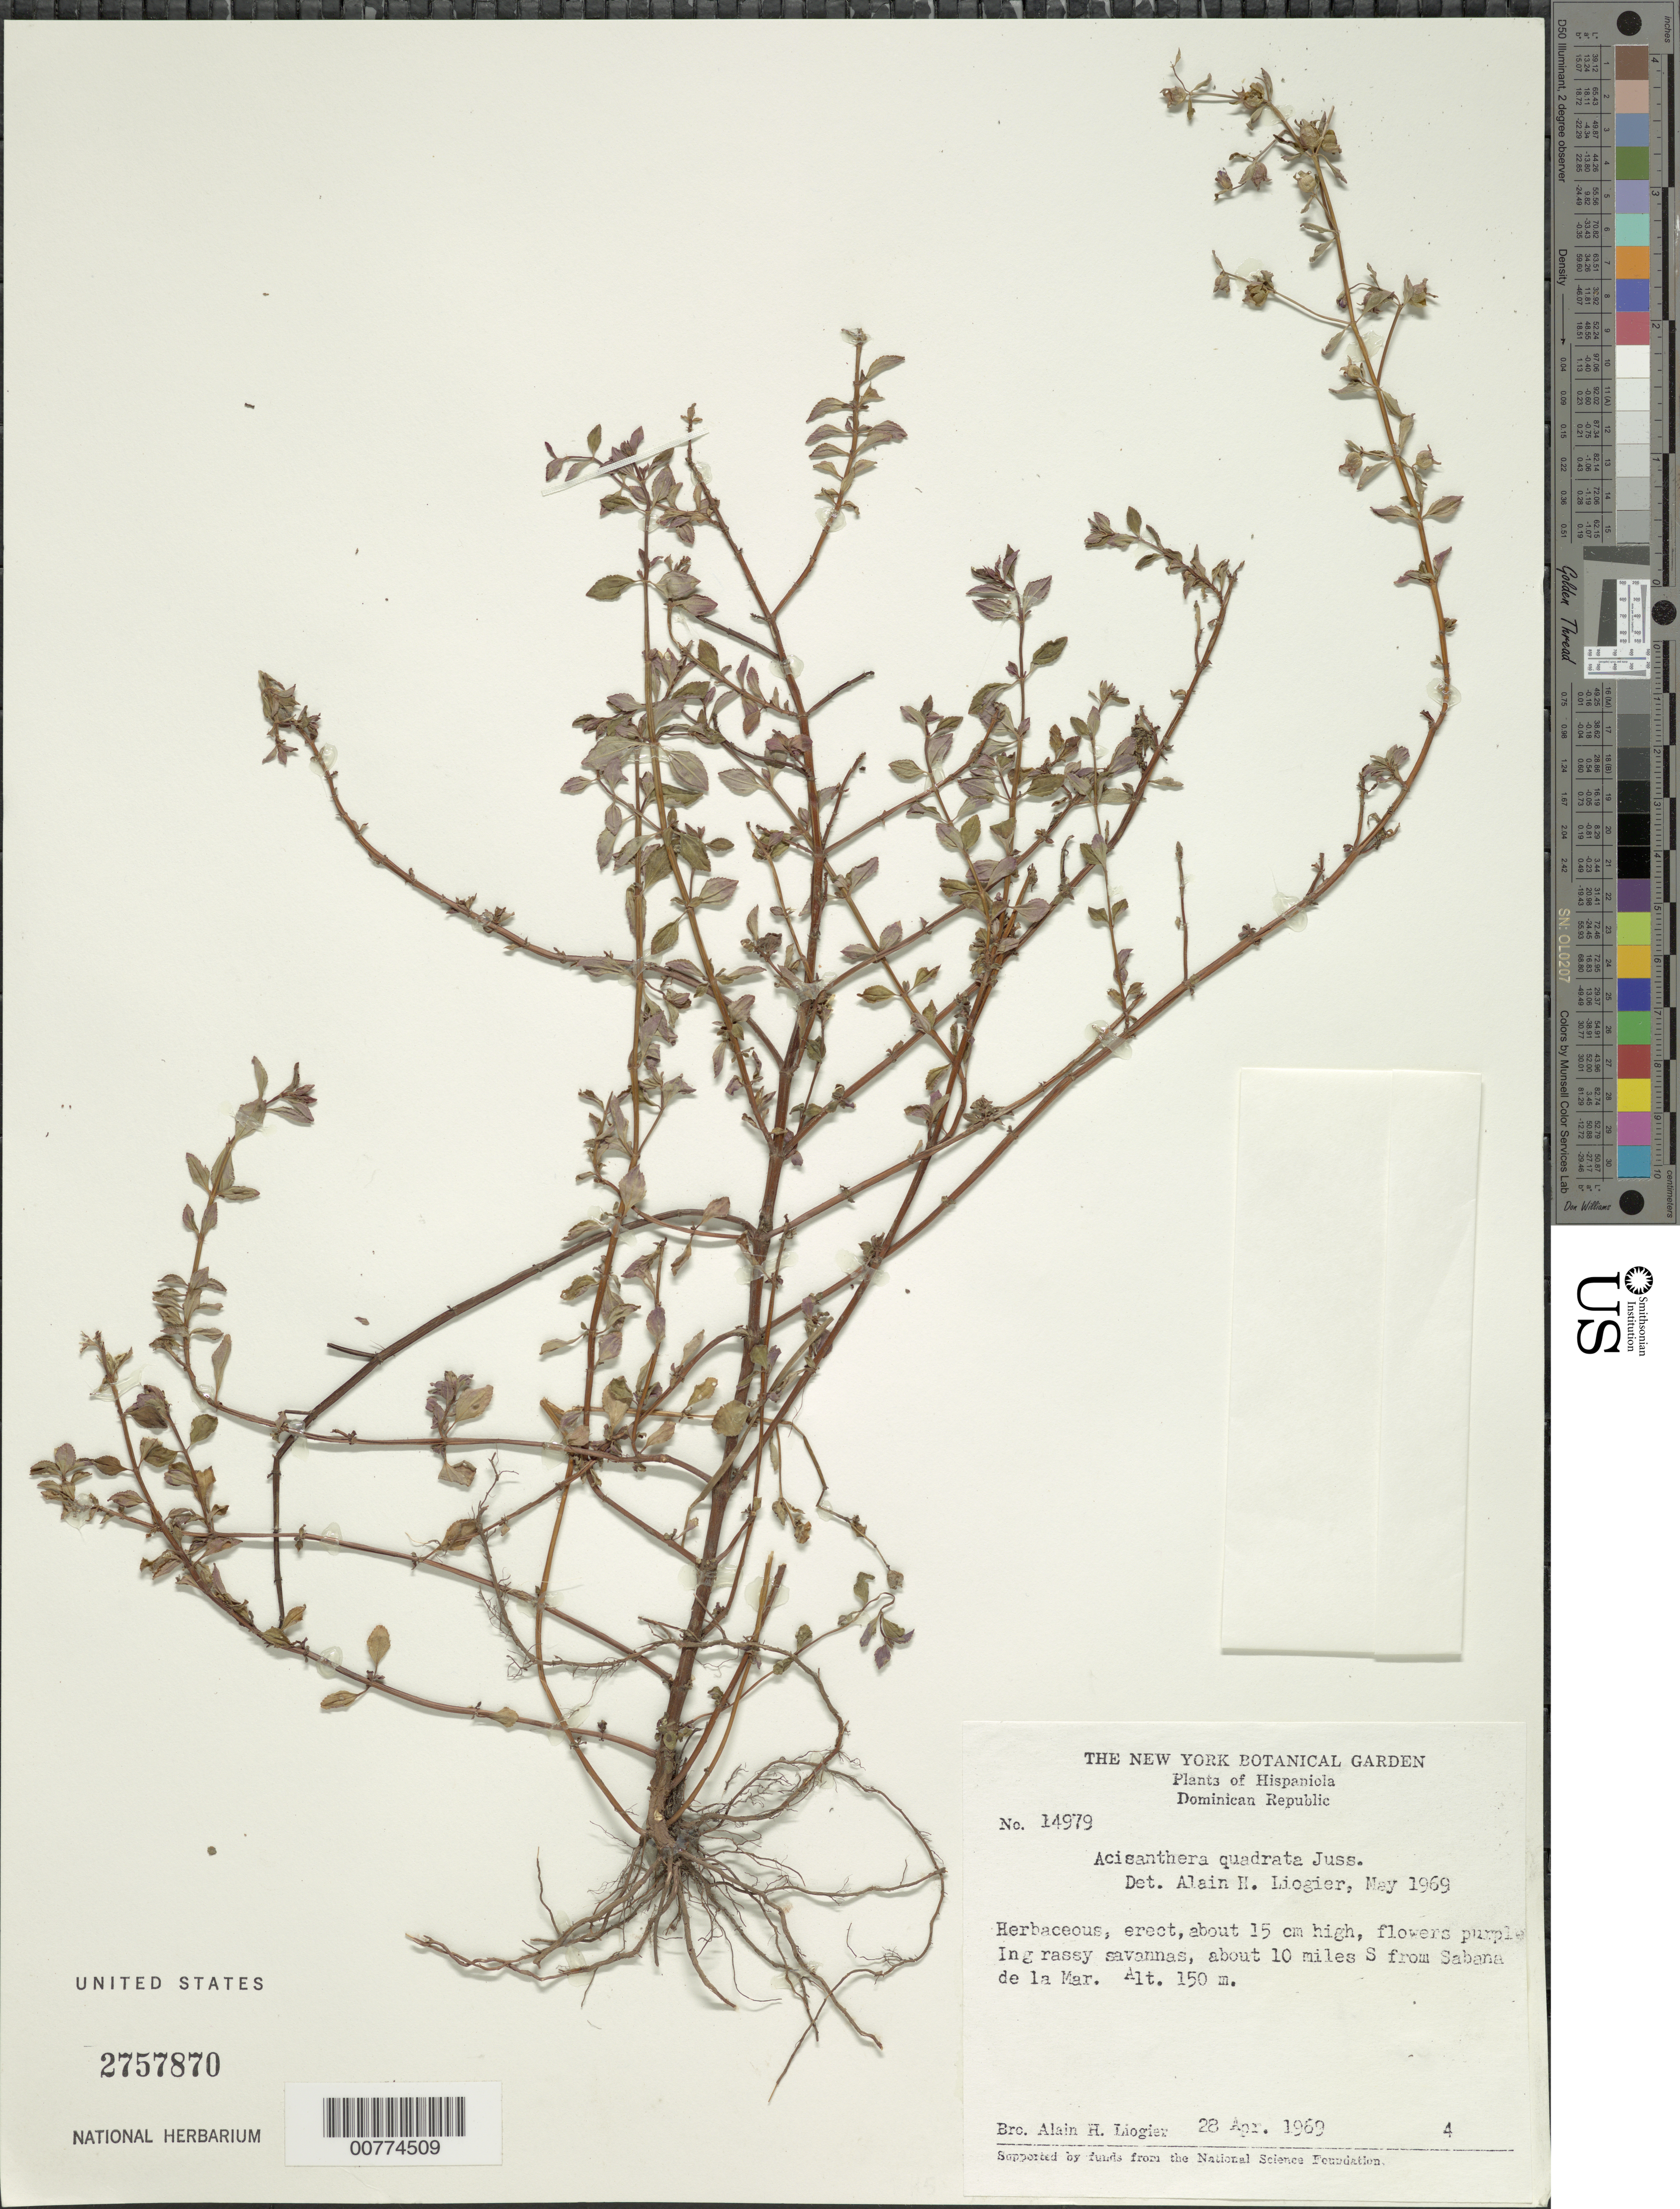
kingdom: Plantae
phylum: Tracheophyta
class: Magnoliopsida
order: Myrtales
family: Melastomataceae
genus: Acisanthera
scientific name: Acisanthera erecta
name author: Gleason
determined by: Nunes da Silva, Diego, (RB), Jardim Botanico do Rio de Janeiro - Herbario (BRAZIL)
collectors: A. H. Liogier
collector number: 14979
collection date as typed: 28 Apr 1969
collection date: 1969-04-28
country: Dominican Republic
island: Hispaniola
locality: About 10 miles S from Sabana de la Mar.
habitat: In grassy sabannas.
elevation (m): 150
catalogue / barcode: US 2757870